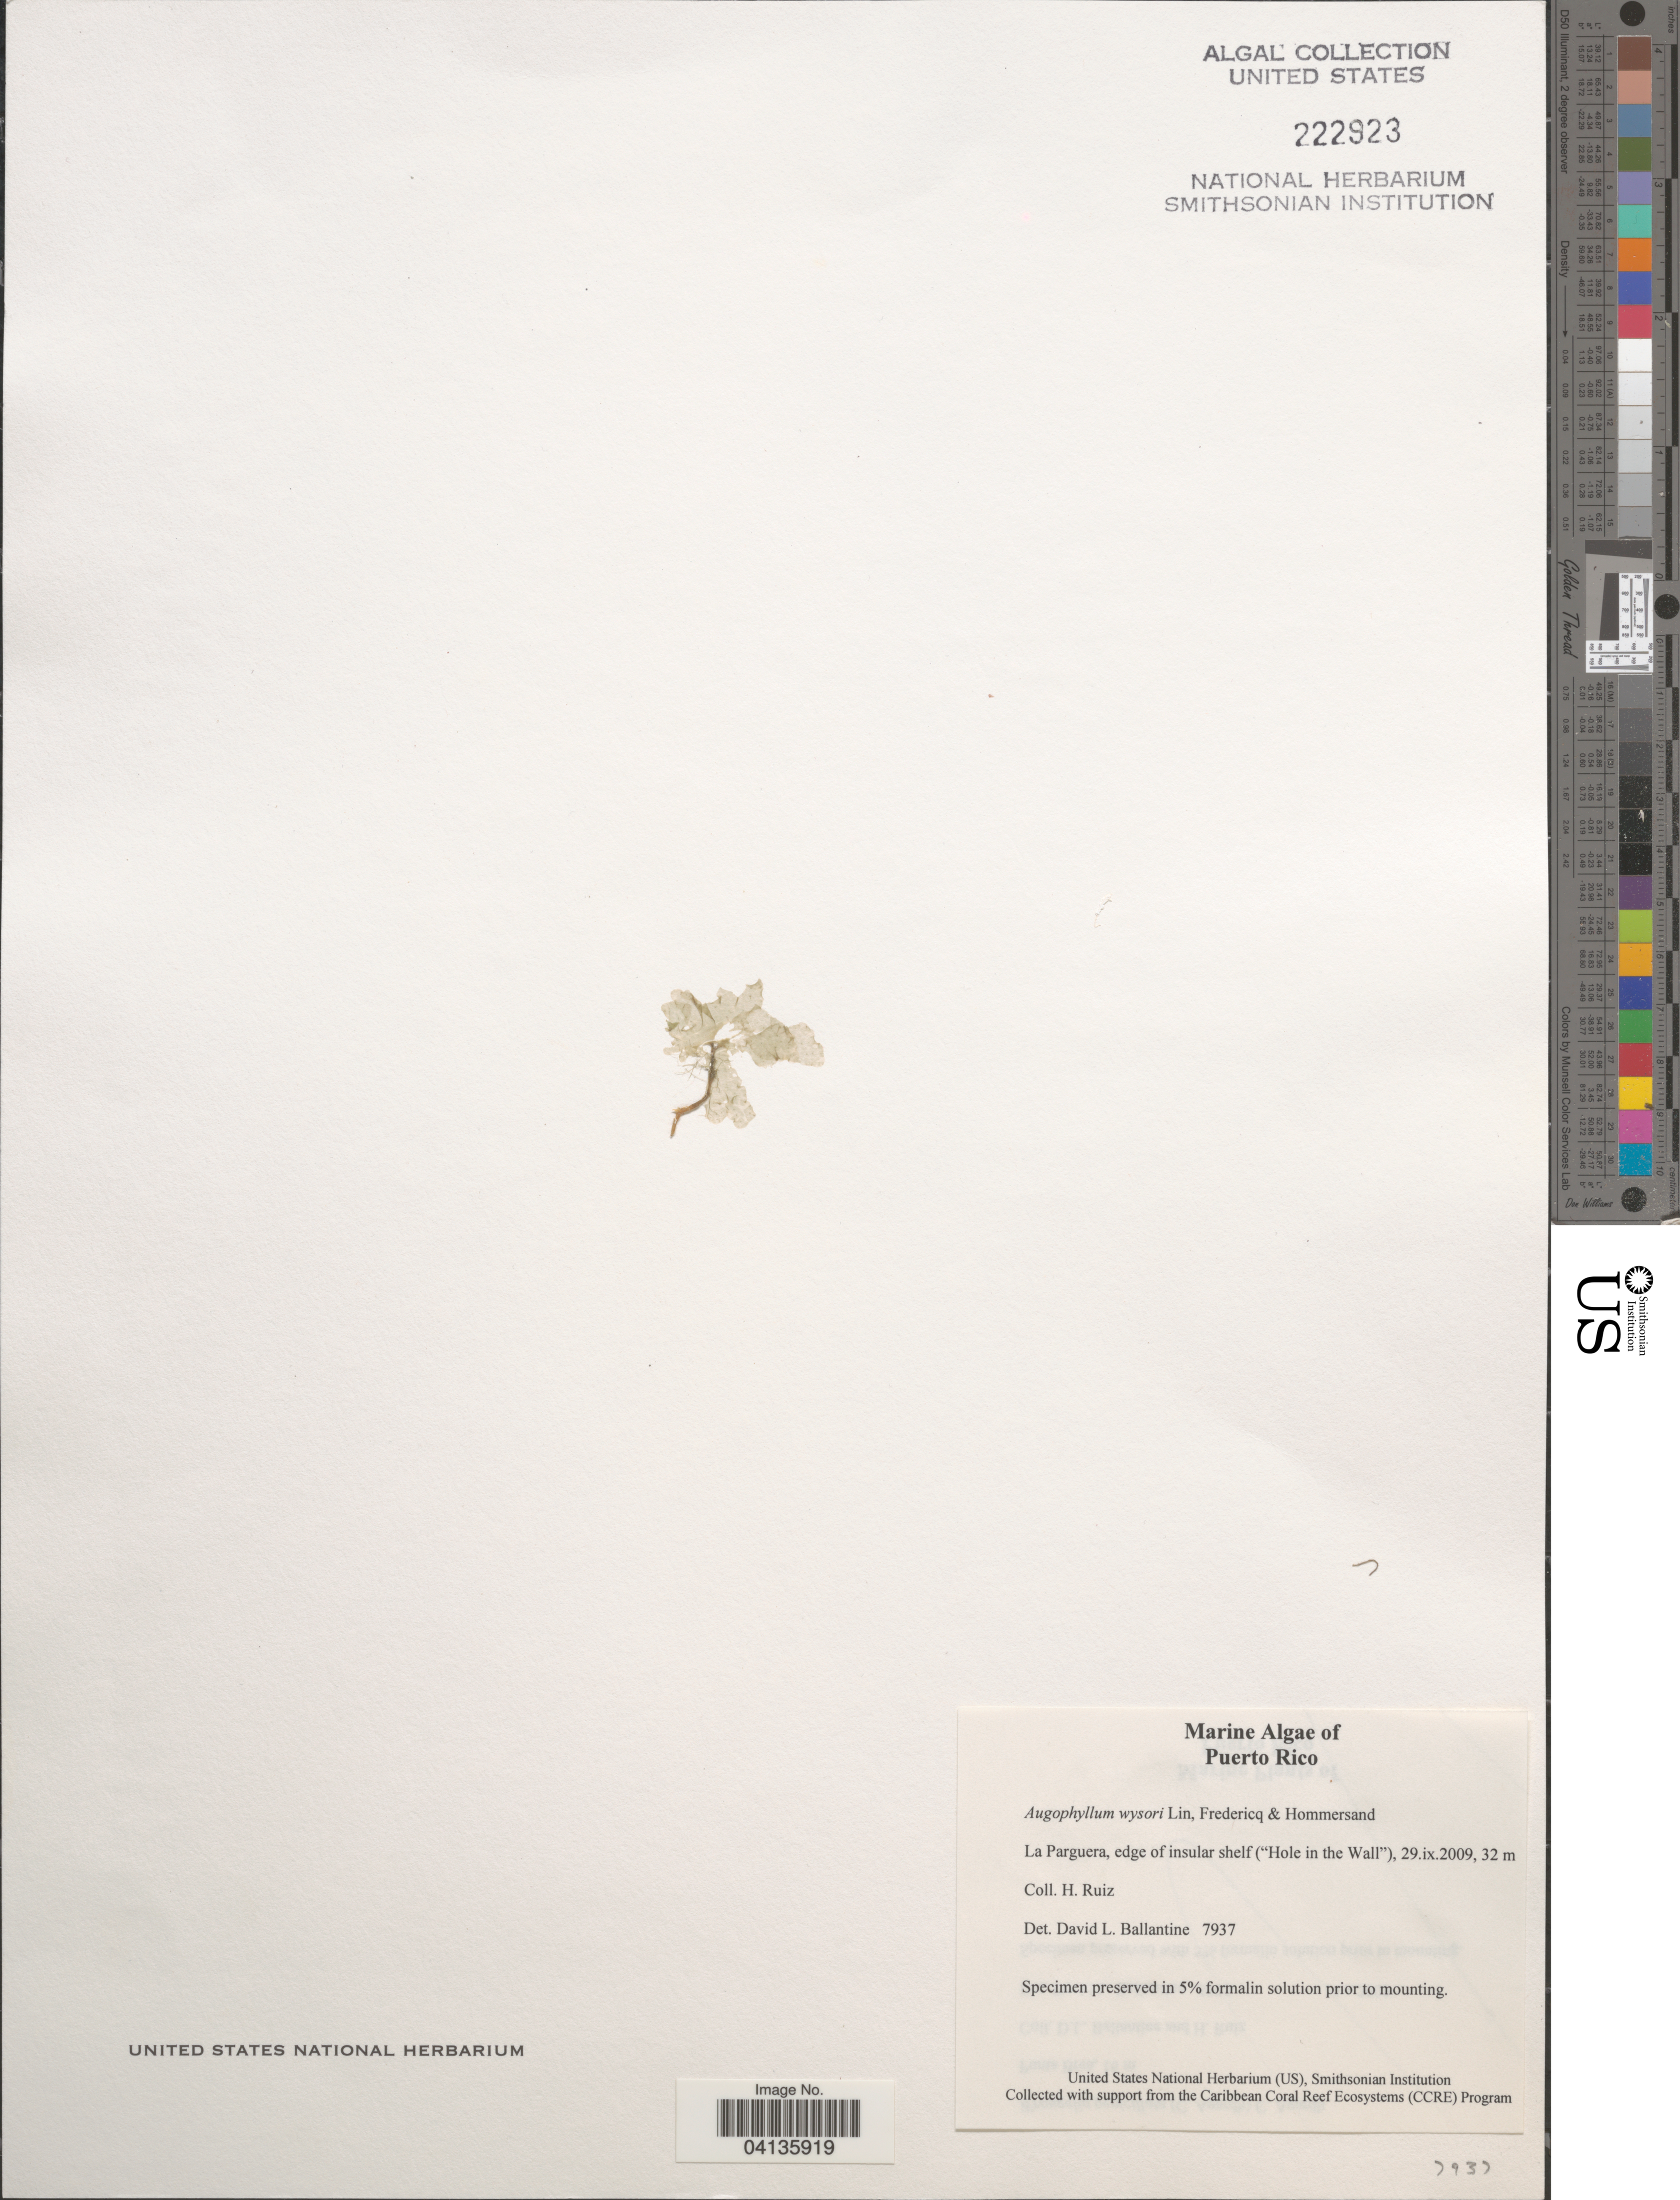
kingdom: Plantae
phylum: Rhodophyta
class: Florideophyceae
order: Ceramiales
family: Delesseriaceae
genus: Augophyllum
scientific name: Augophyllum wysorii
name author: S.-M. Lin et al.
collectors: H. Ruiz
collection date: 2009-09-29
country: Puerto Rico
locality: La Parguera, edge of insular shelf ("Hole in the Wall").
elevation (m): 32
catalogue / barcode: US 222923